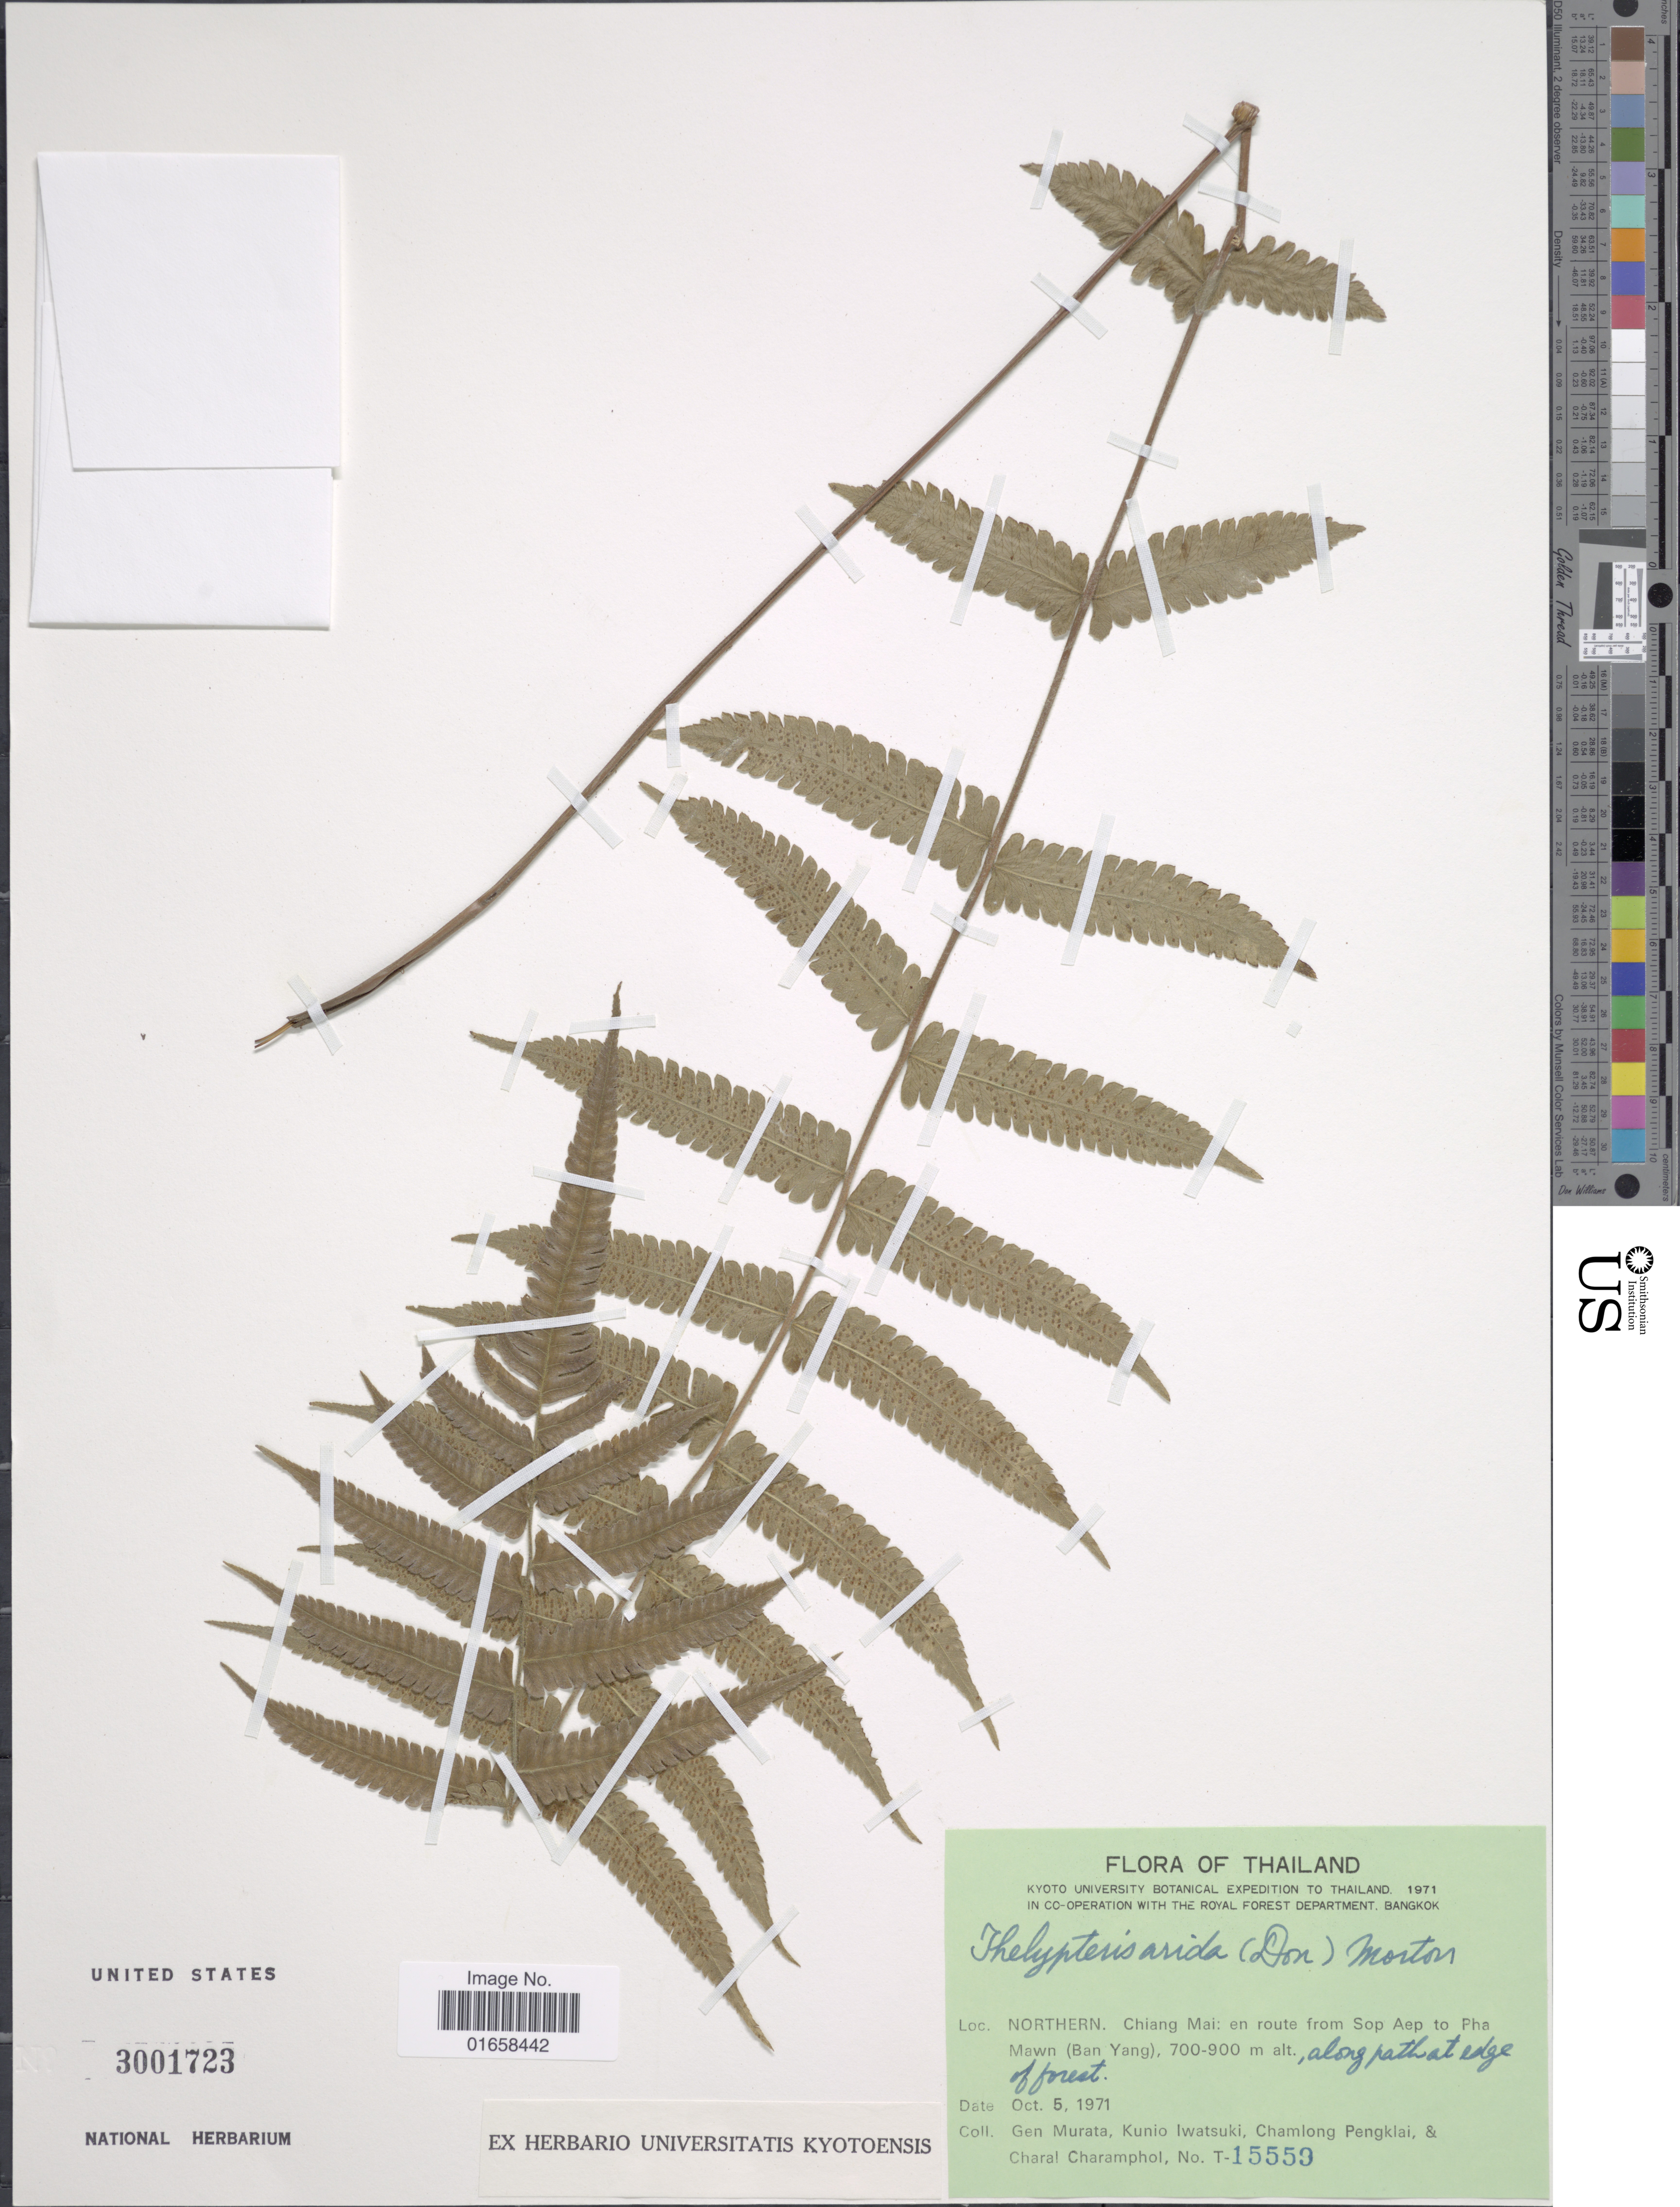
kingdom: Plantae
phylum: Tracheophyta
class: Polypodiopsida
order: Polypodiales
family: Thelypteridaceae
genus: Christella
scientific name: Christella arida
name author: (D. Don) Holttum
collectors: G. Murata, K. Iwatsuki, C. Pengklai & C. Charamphol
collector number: T-15559*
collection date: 1971-10-05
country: Thailand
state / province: Chiang Mai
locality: Northern. Chiang Mai: en route from Sop Aep to Pha Mawn (Ban Yang)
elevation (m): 700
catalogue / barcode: US 3001723